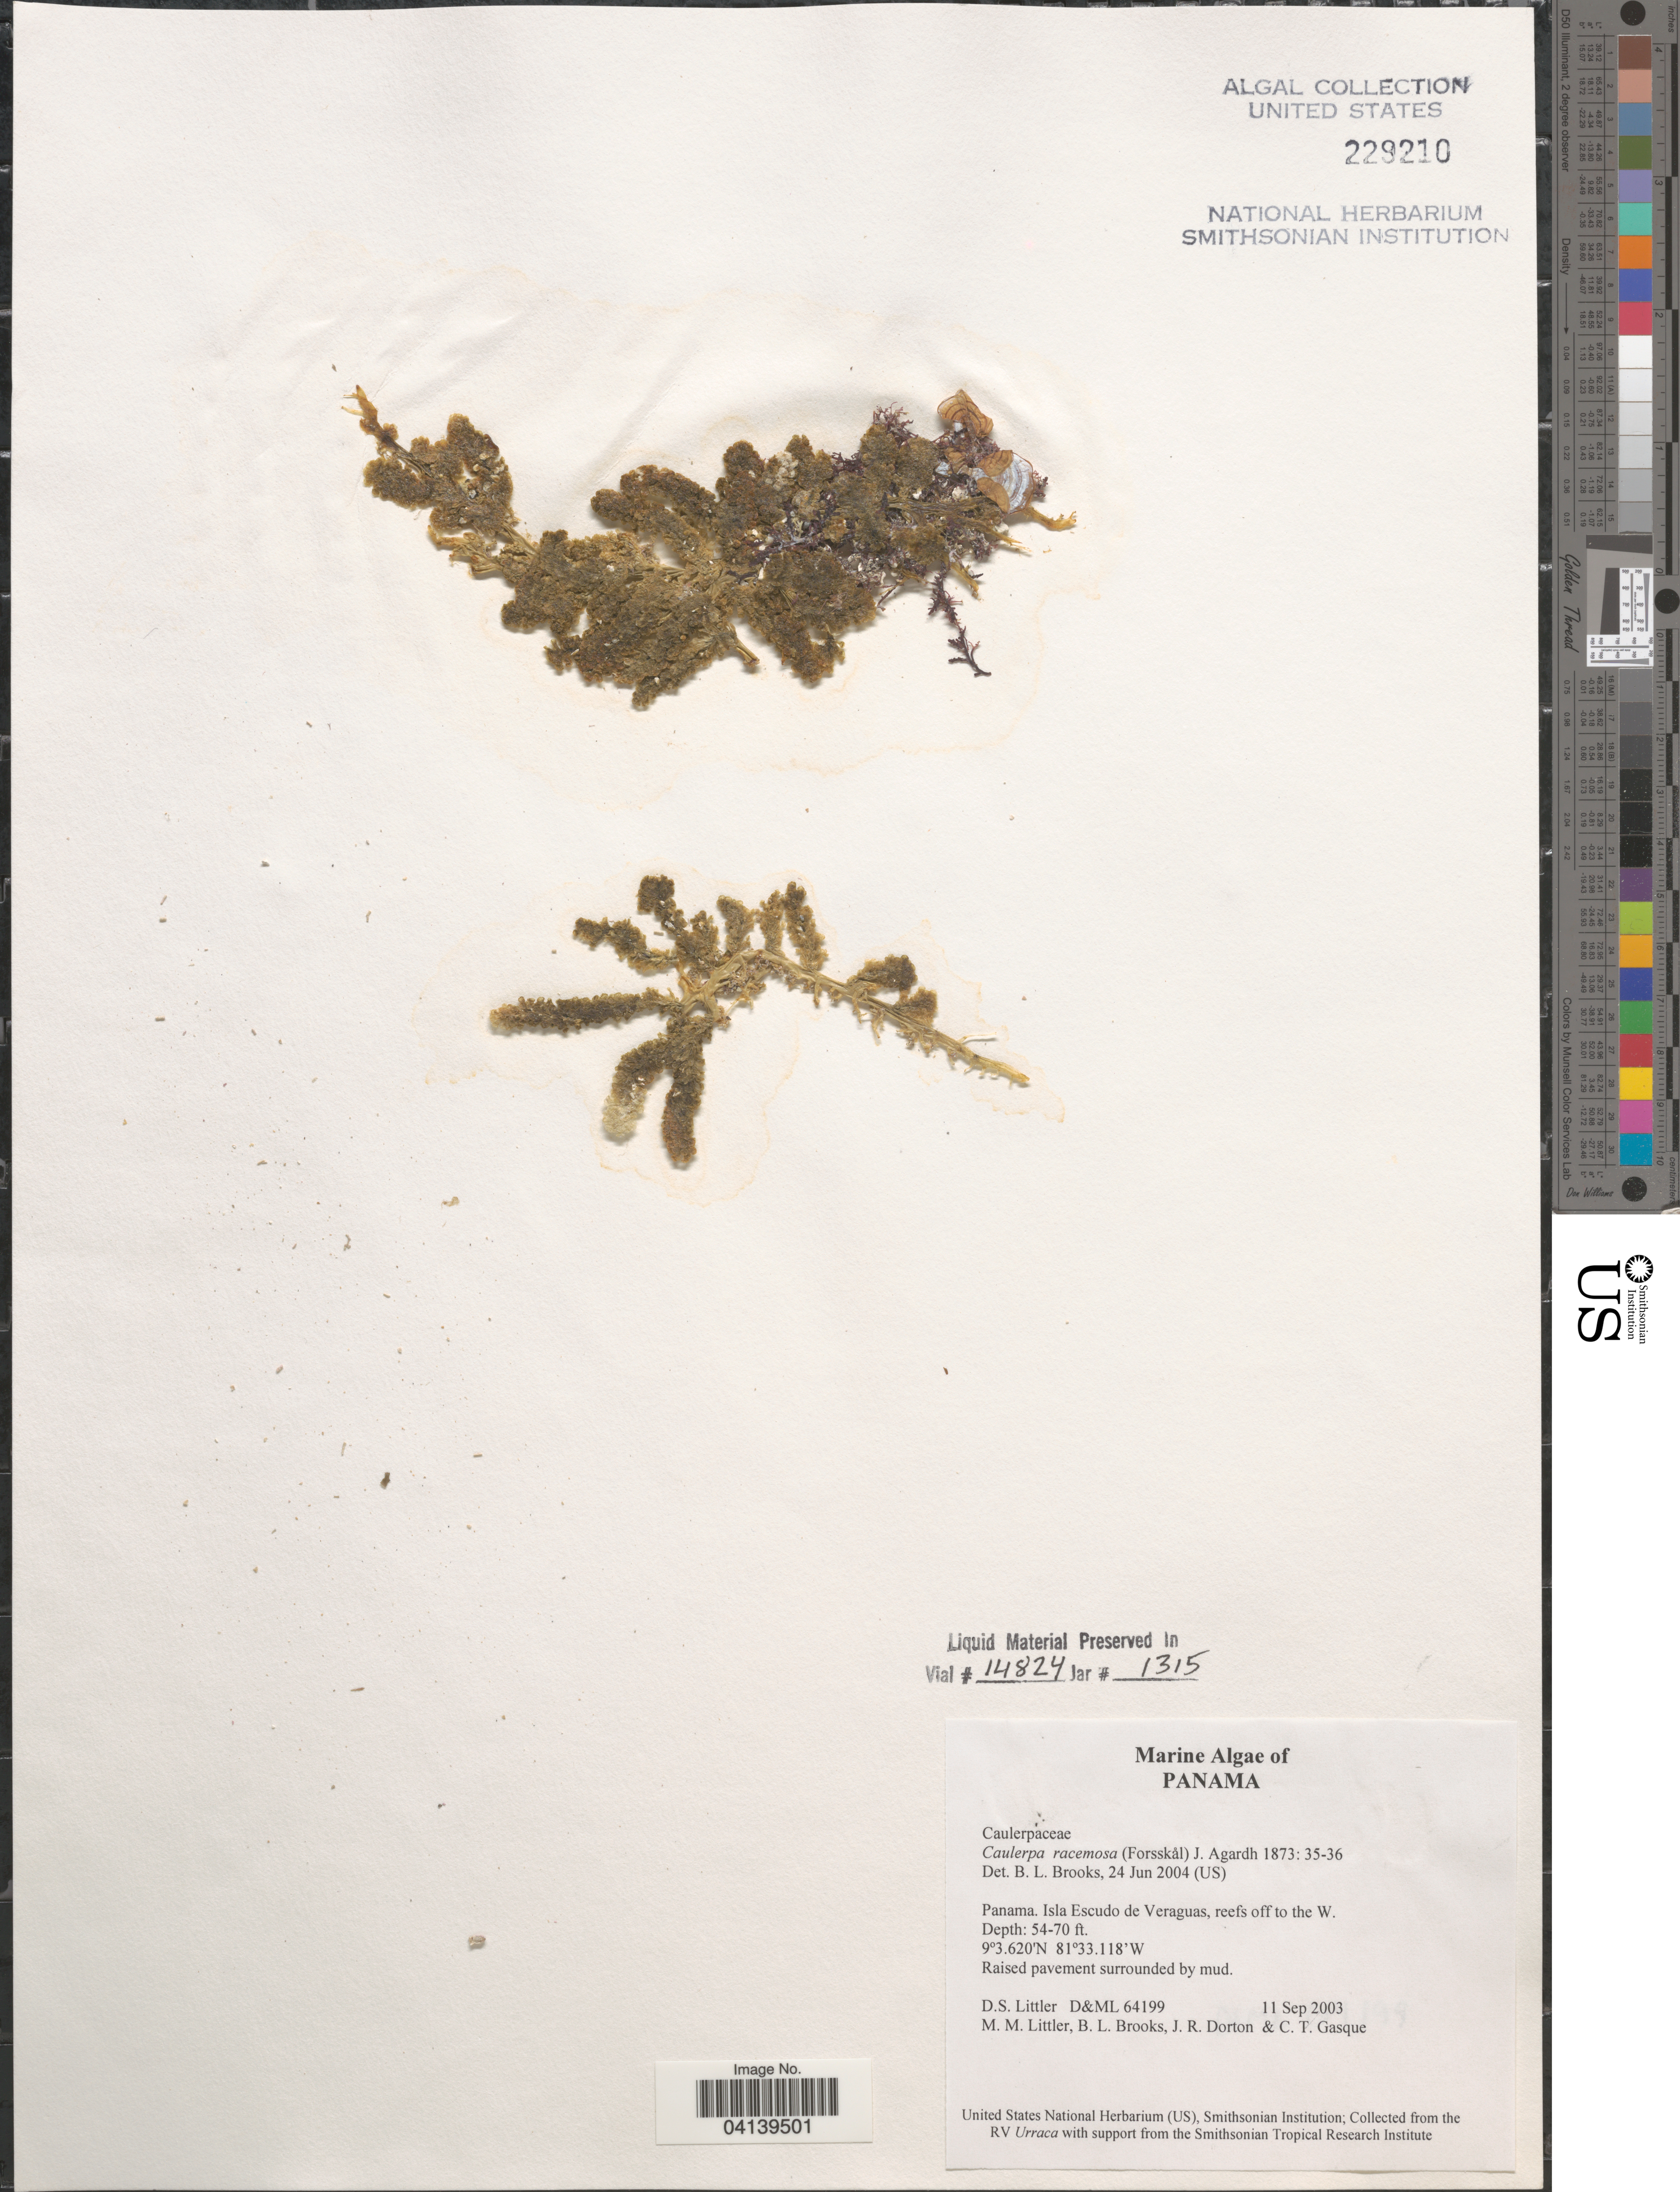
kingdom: Plantae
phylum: Chlorophyta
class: Ulvophyceae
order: Bryopsidales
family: Caulerpaceae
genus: Caulerpa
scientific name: Caulerpa racemosa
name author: (Forssk.) J. Agardh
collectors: D. S. Littler, B. Brooks, J. Dorton & C. Gasque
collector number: D&ML64199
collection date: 2003-09-11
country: Panama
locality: Isla Escudo de Veraguas, reefs off to the W.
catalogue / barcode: US 229210